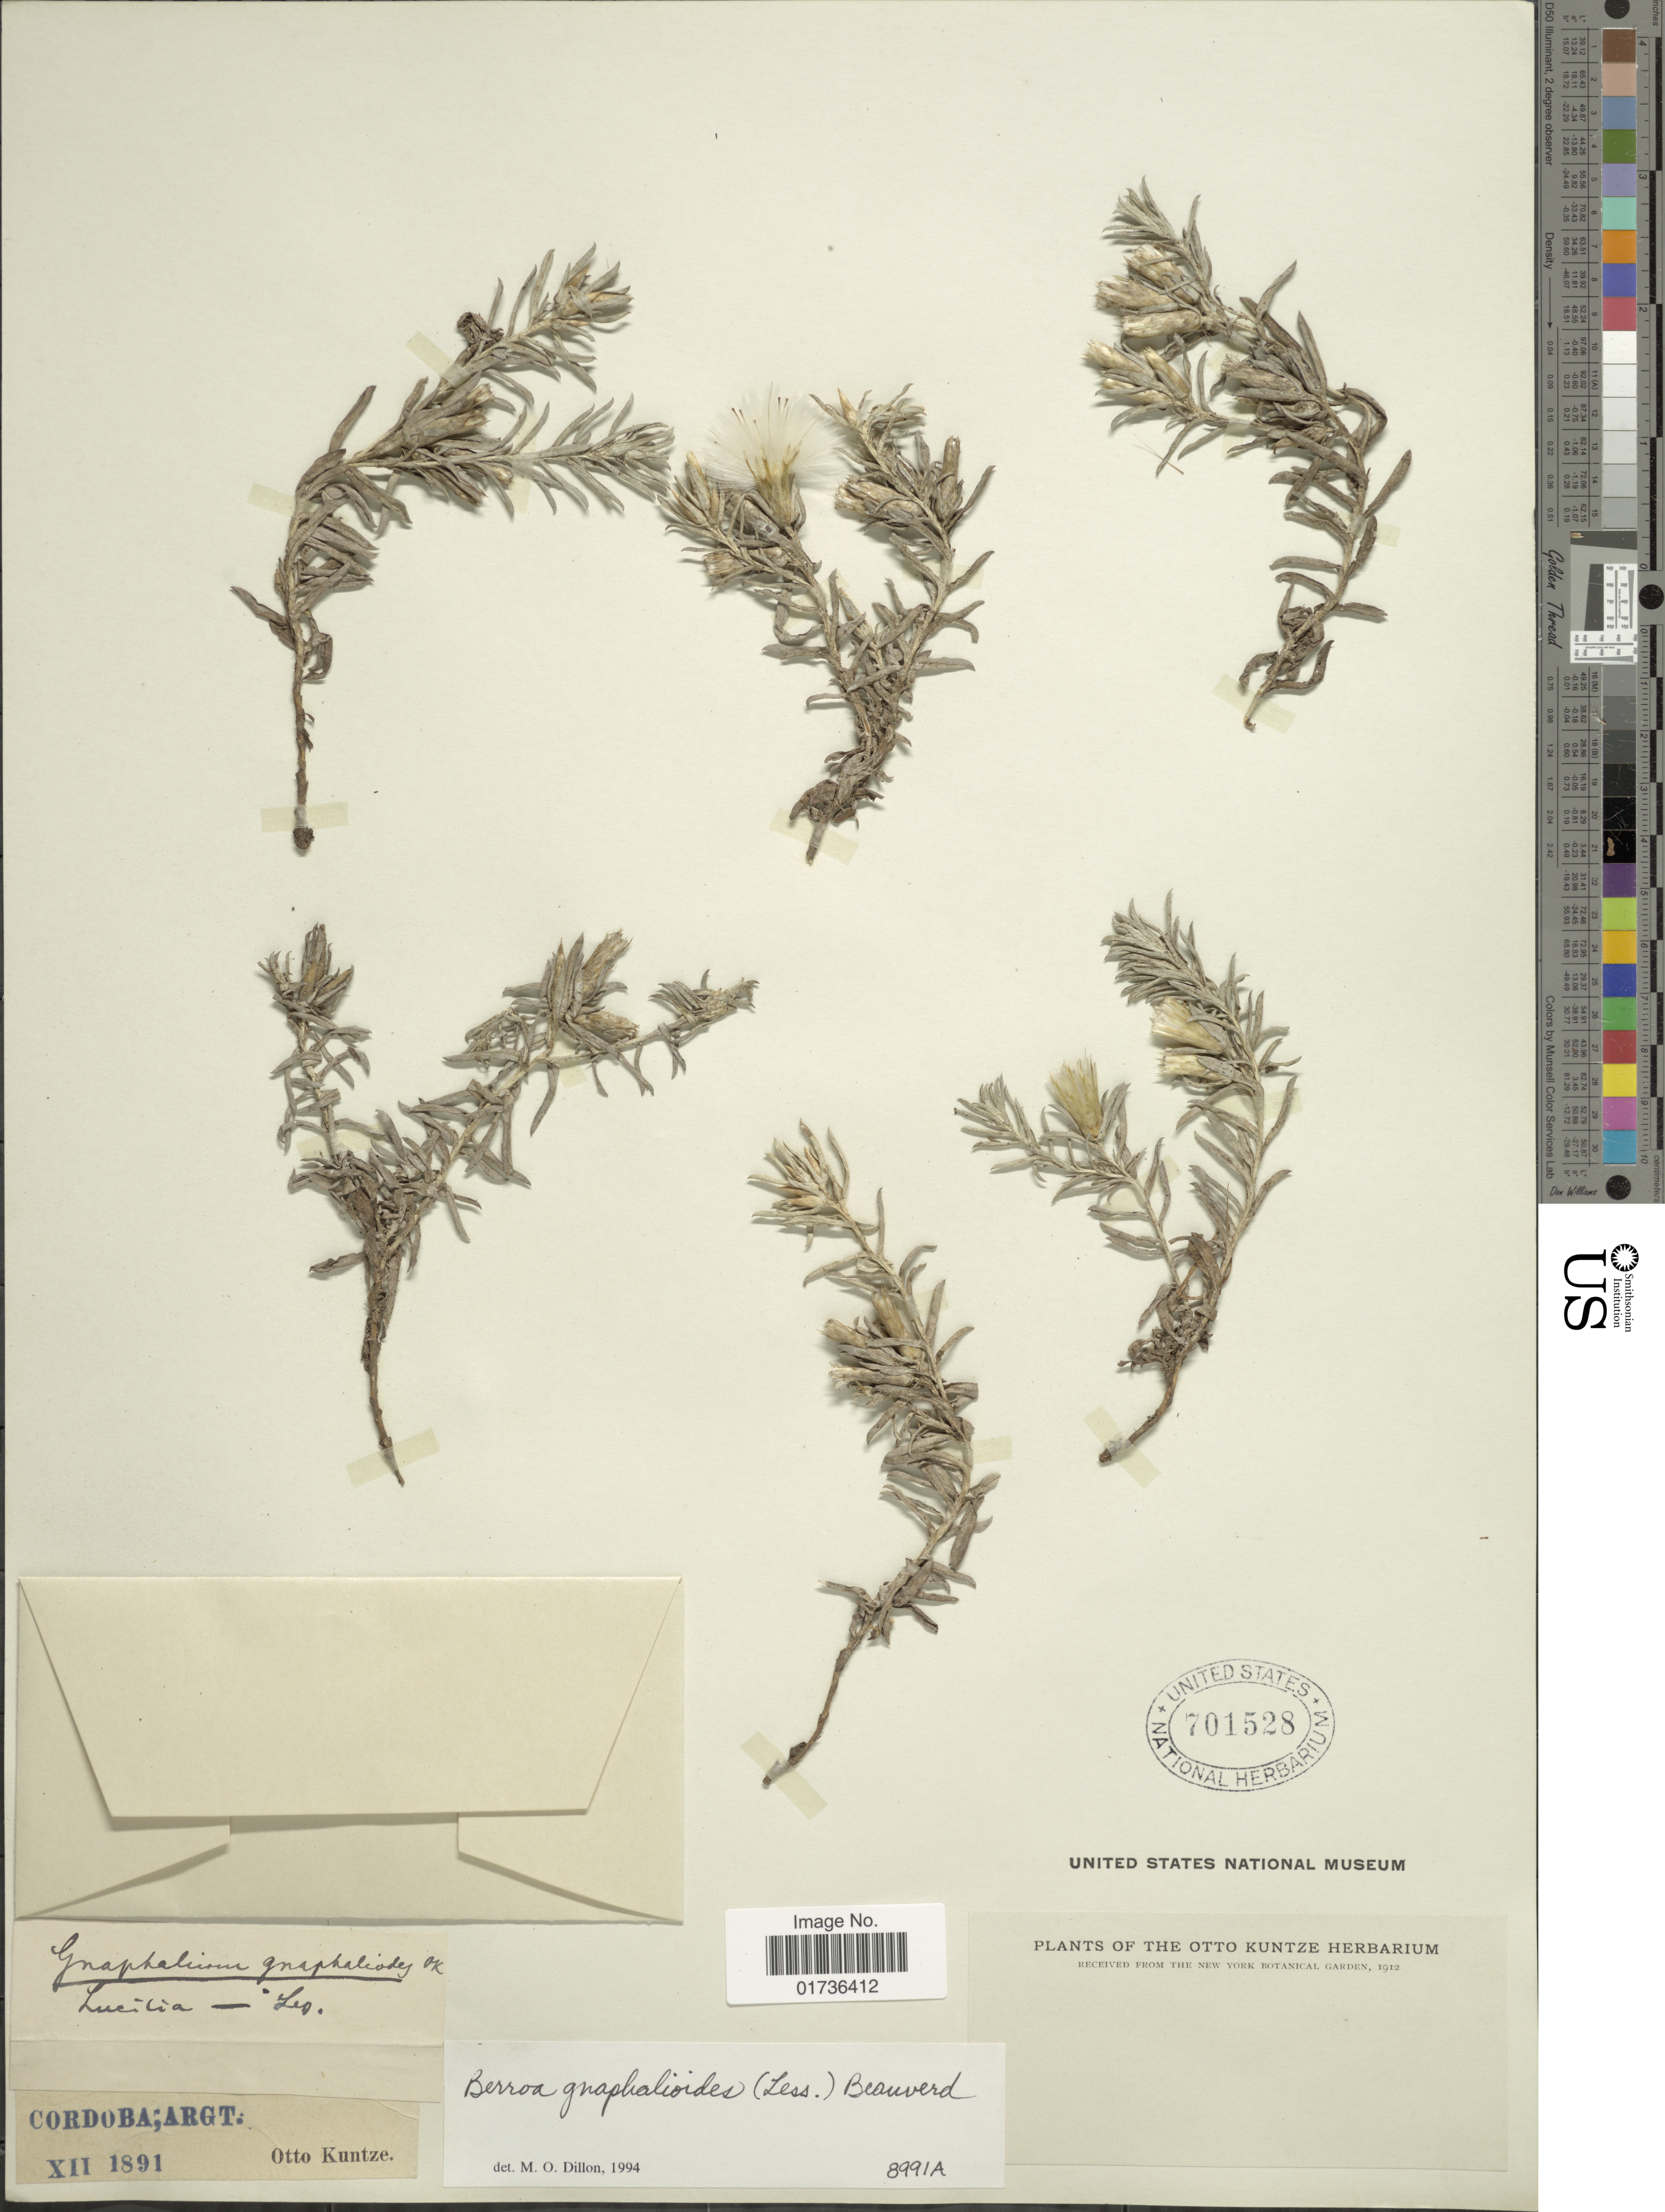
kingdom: Plantae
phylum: Tracheophyta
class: Magnoliopsida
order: Asterales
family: Asteraceae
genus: Berroa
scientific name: Berroa gnaphalioides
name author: (Less.) Beauverd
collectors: C.E.O. Kuntze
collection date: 1891-12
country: Argentina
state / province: Cordoba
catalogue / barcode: US 701528